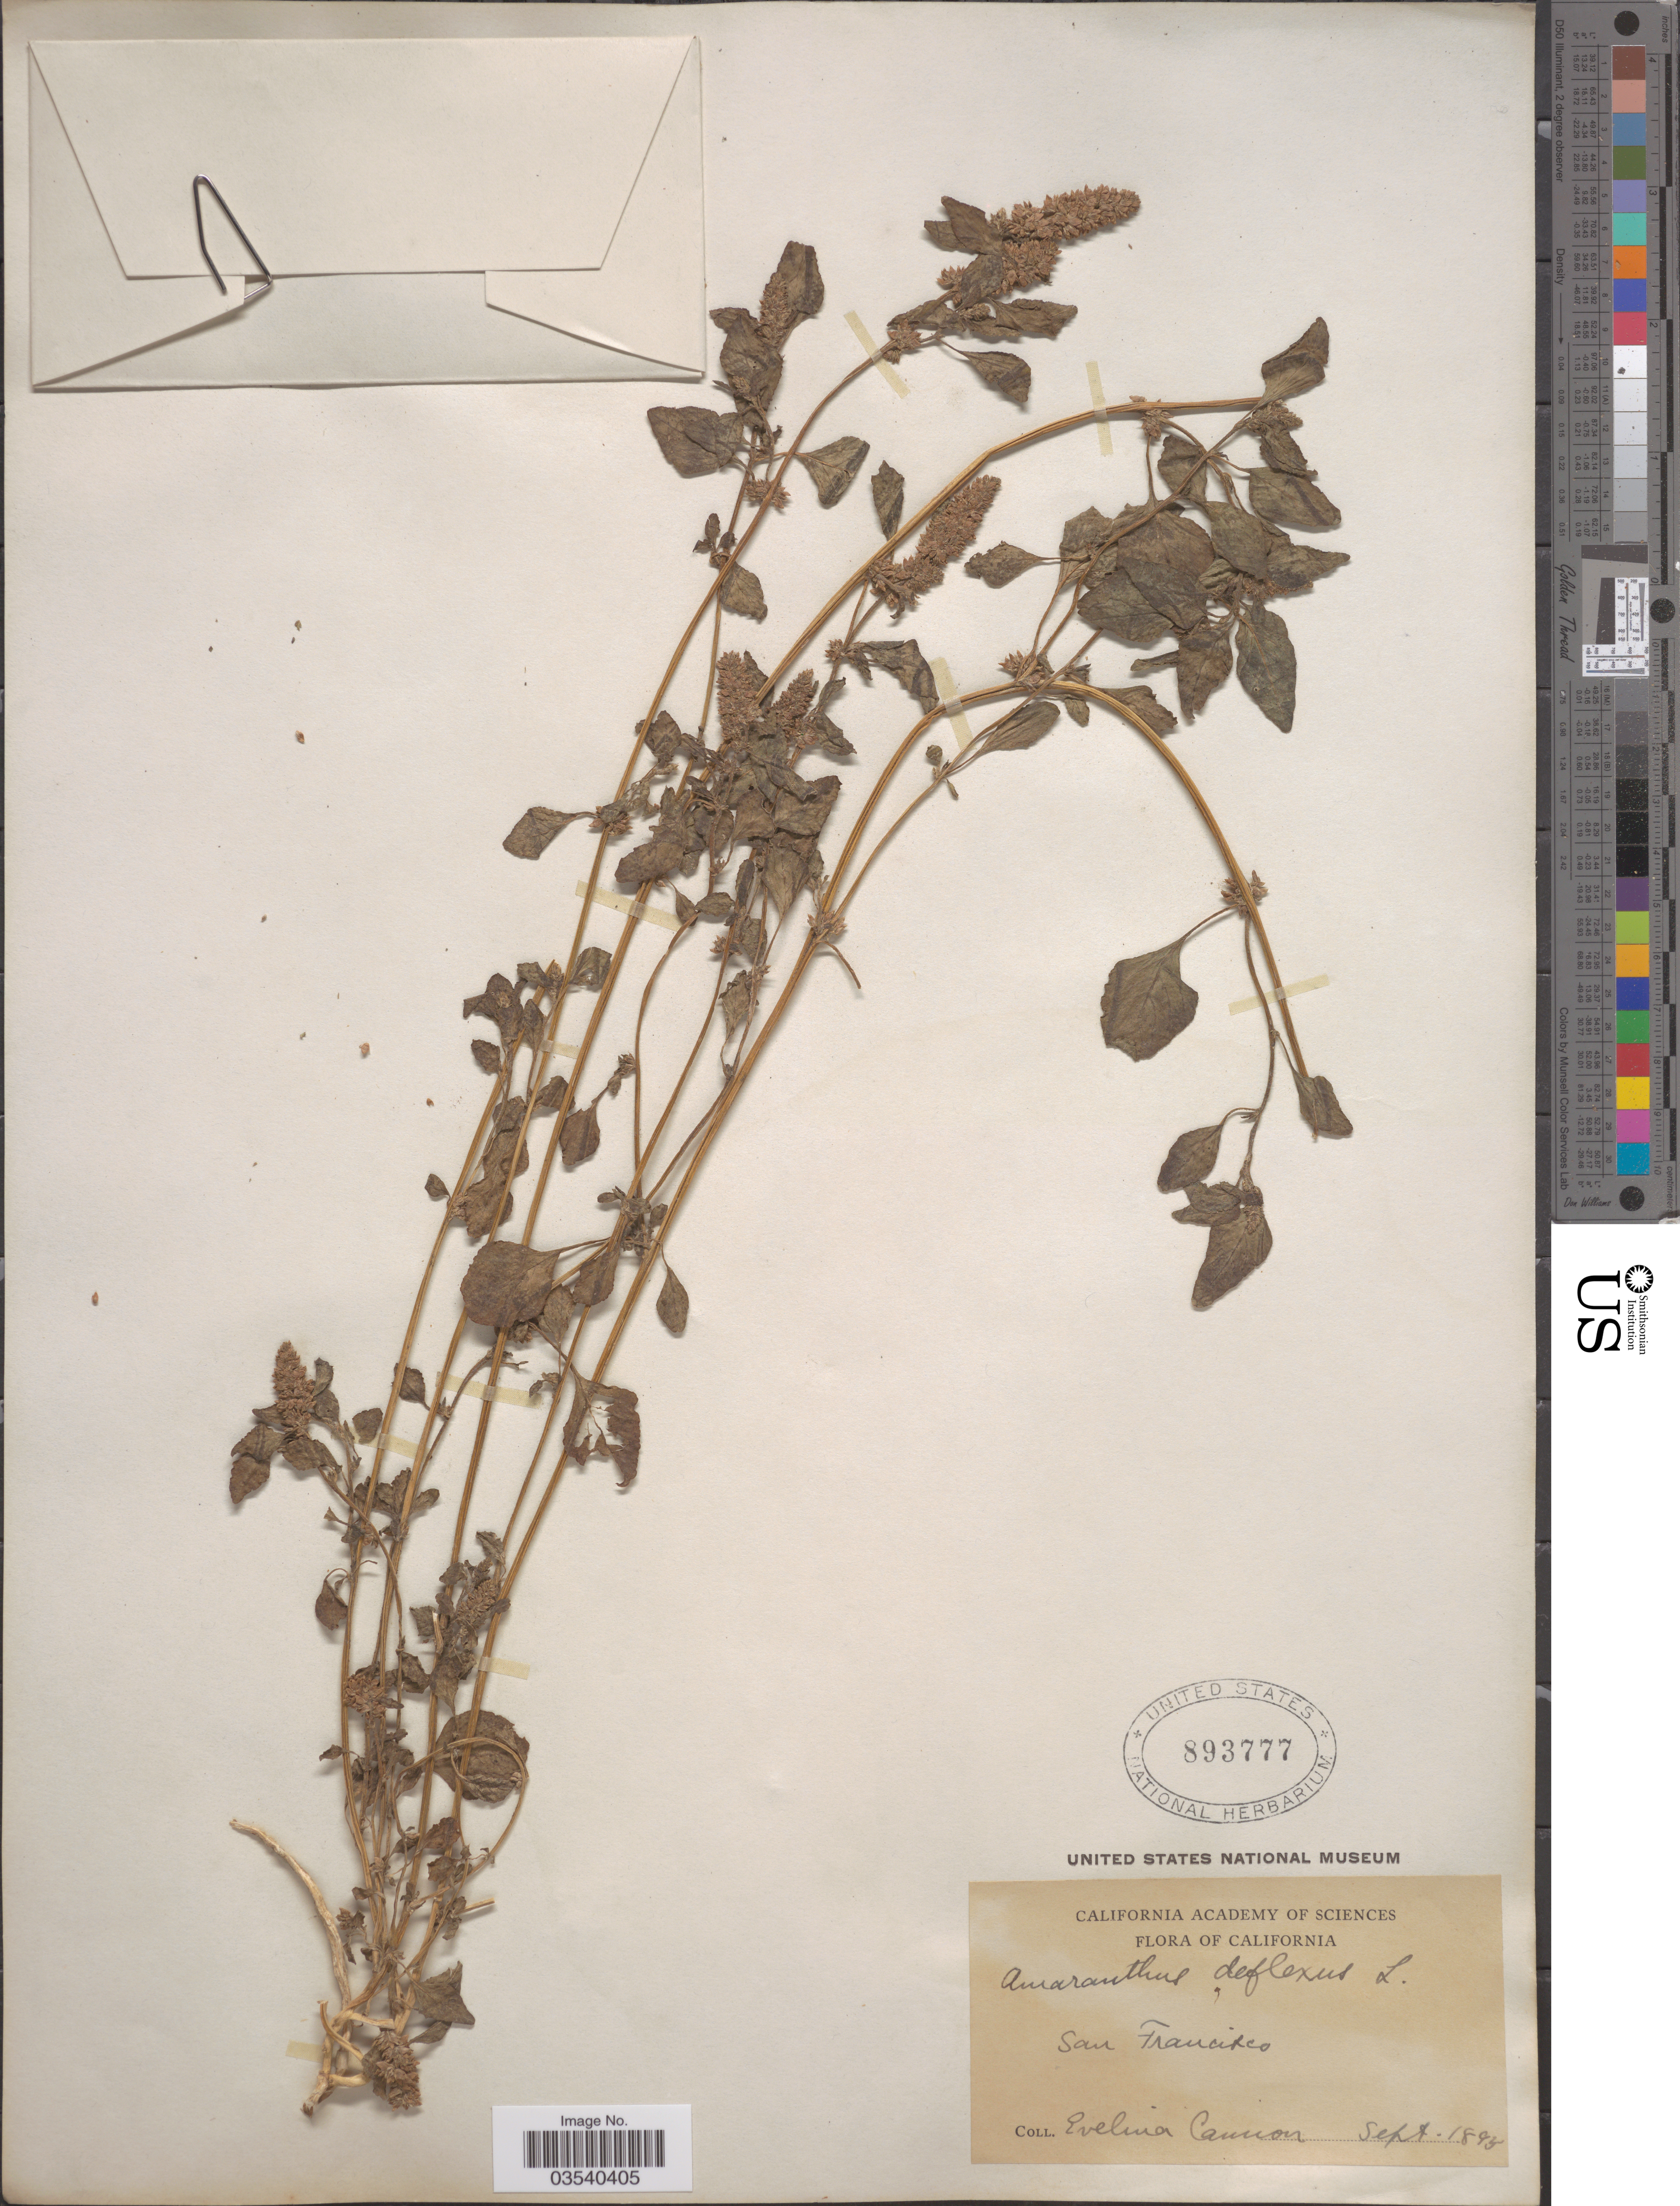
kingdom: Plantae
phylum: Tracheophyta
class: Magnoliopsida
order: Caryophyllales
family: Amaranthaceae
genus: Amaranthus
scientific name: Amaranthus deflexus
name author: L.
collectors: E. Cannon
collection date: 1893-09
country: United States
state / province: California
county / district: San Francisco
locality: San Francisco.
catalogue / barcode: US 893777